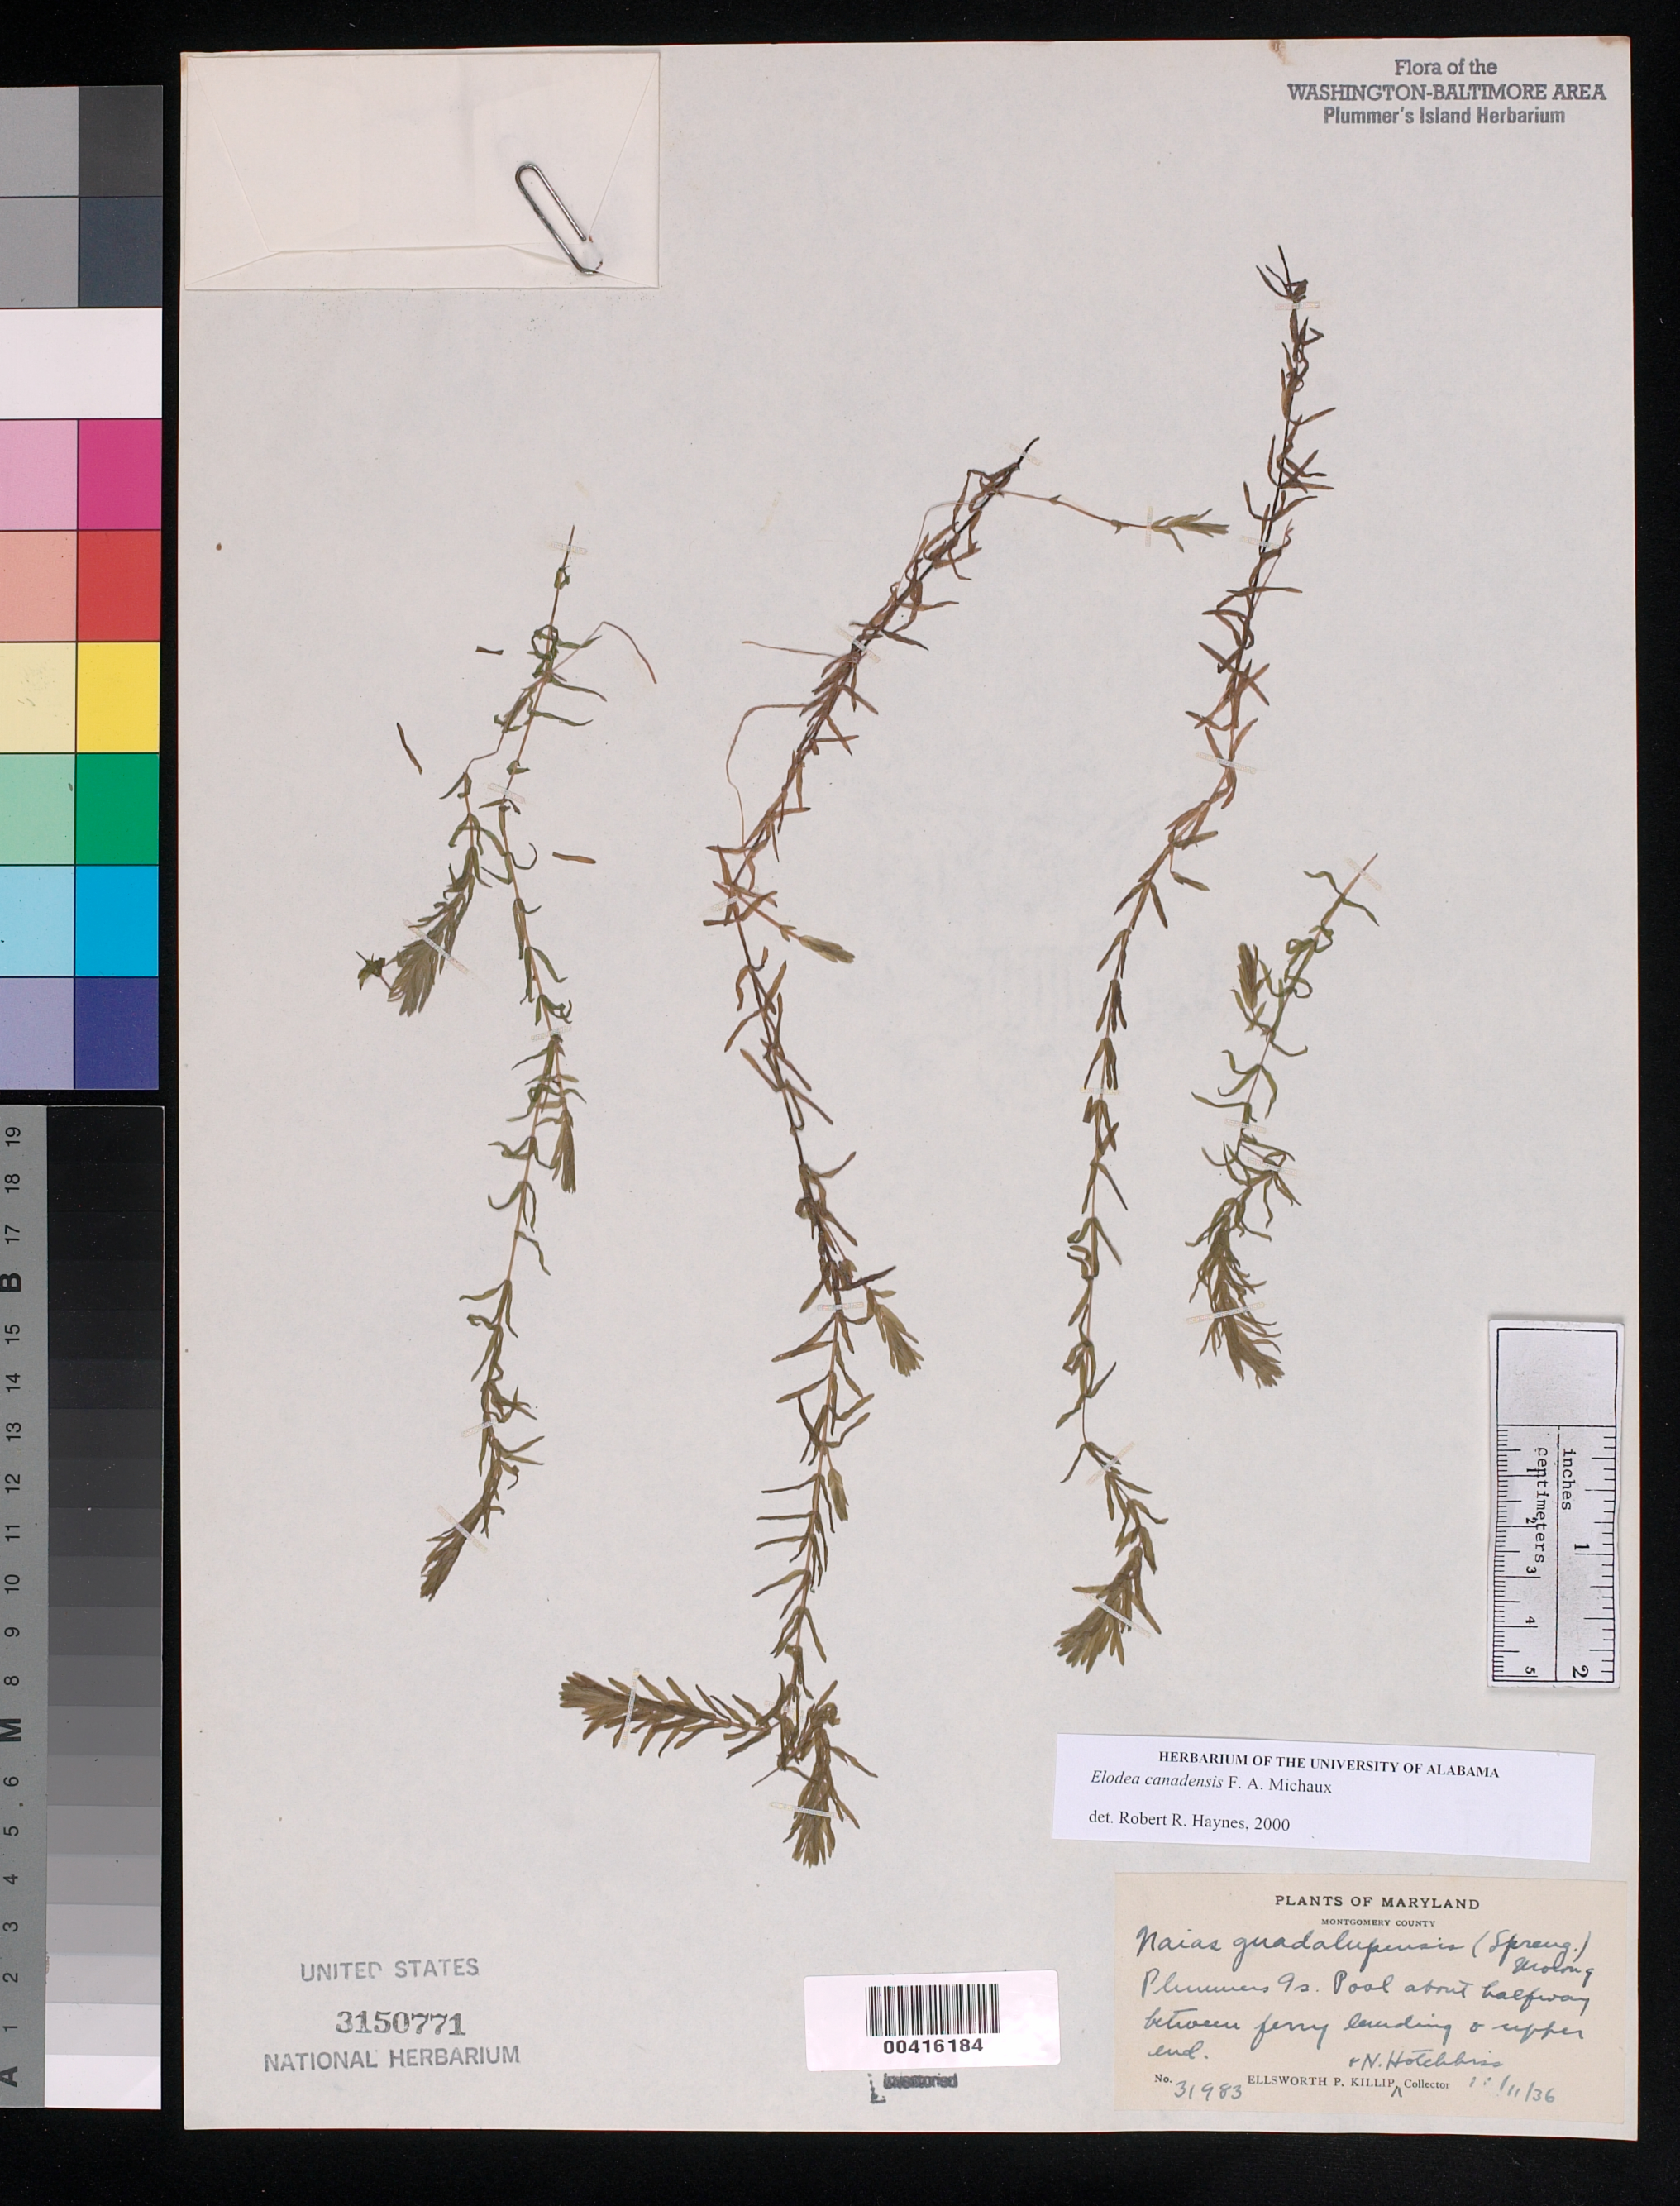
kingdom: Plantae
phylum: Tracheophyta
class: Liliopsida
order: Alismatales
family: Hydrocharitaceae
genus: Elodea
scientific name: Elodea canadensis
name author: Michx.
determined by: Haynes, R. R.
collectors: E. P. Killip & N. Hotchkiss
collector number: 31983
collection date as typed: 11 Oct 1936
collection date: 1936-10-11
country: United States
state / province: Maryland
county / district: Montgomery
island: Plummers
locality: Plummer's Island; pool about halfway between Ferry Landing & upper end. C. & O. Canal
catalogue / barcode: US 3150771